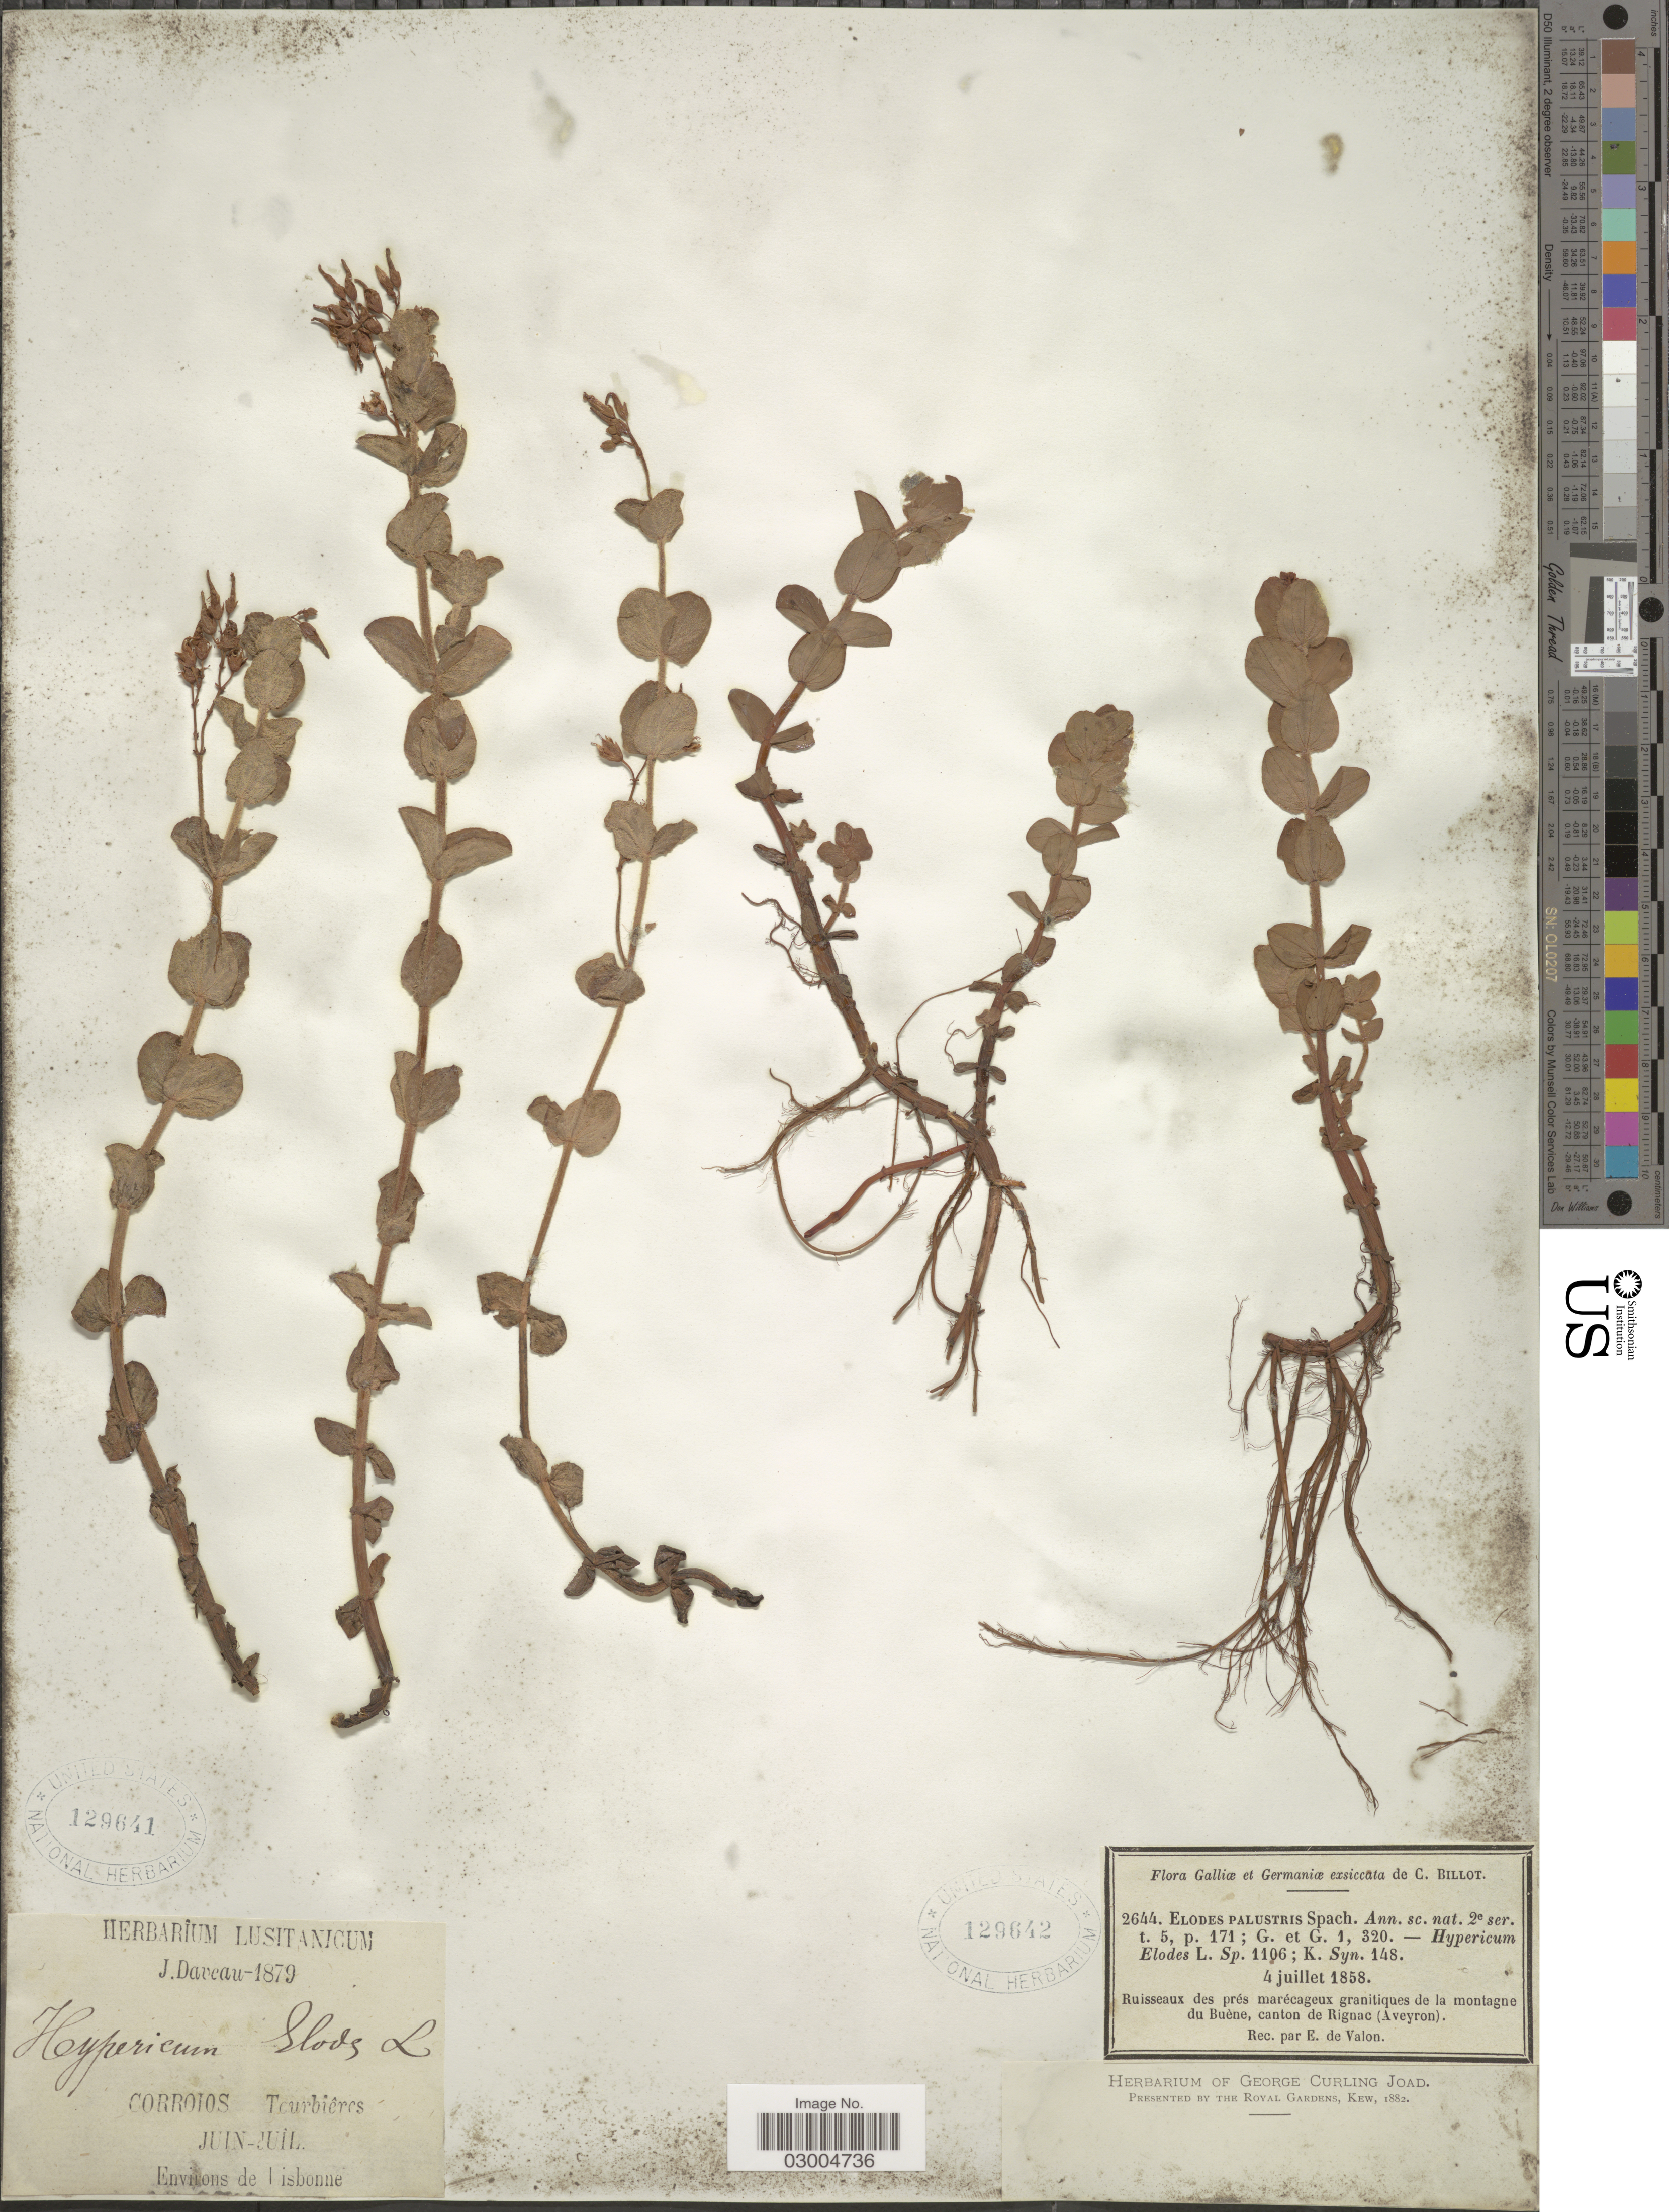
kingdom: Plantae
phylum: Tracheophyta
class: Magnoliopsida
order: Malpighiales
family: Hypericaceae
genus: Hypericum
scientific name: Hypericum elodes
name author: L.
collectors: J. Daveau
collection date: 1879-06/1879-07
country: Portugal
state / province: Lisboa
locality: Corroios Tcurbiêres. Environs de Lisbonne.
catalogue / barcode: US 129641